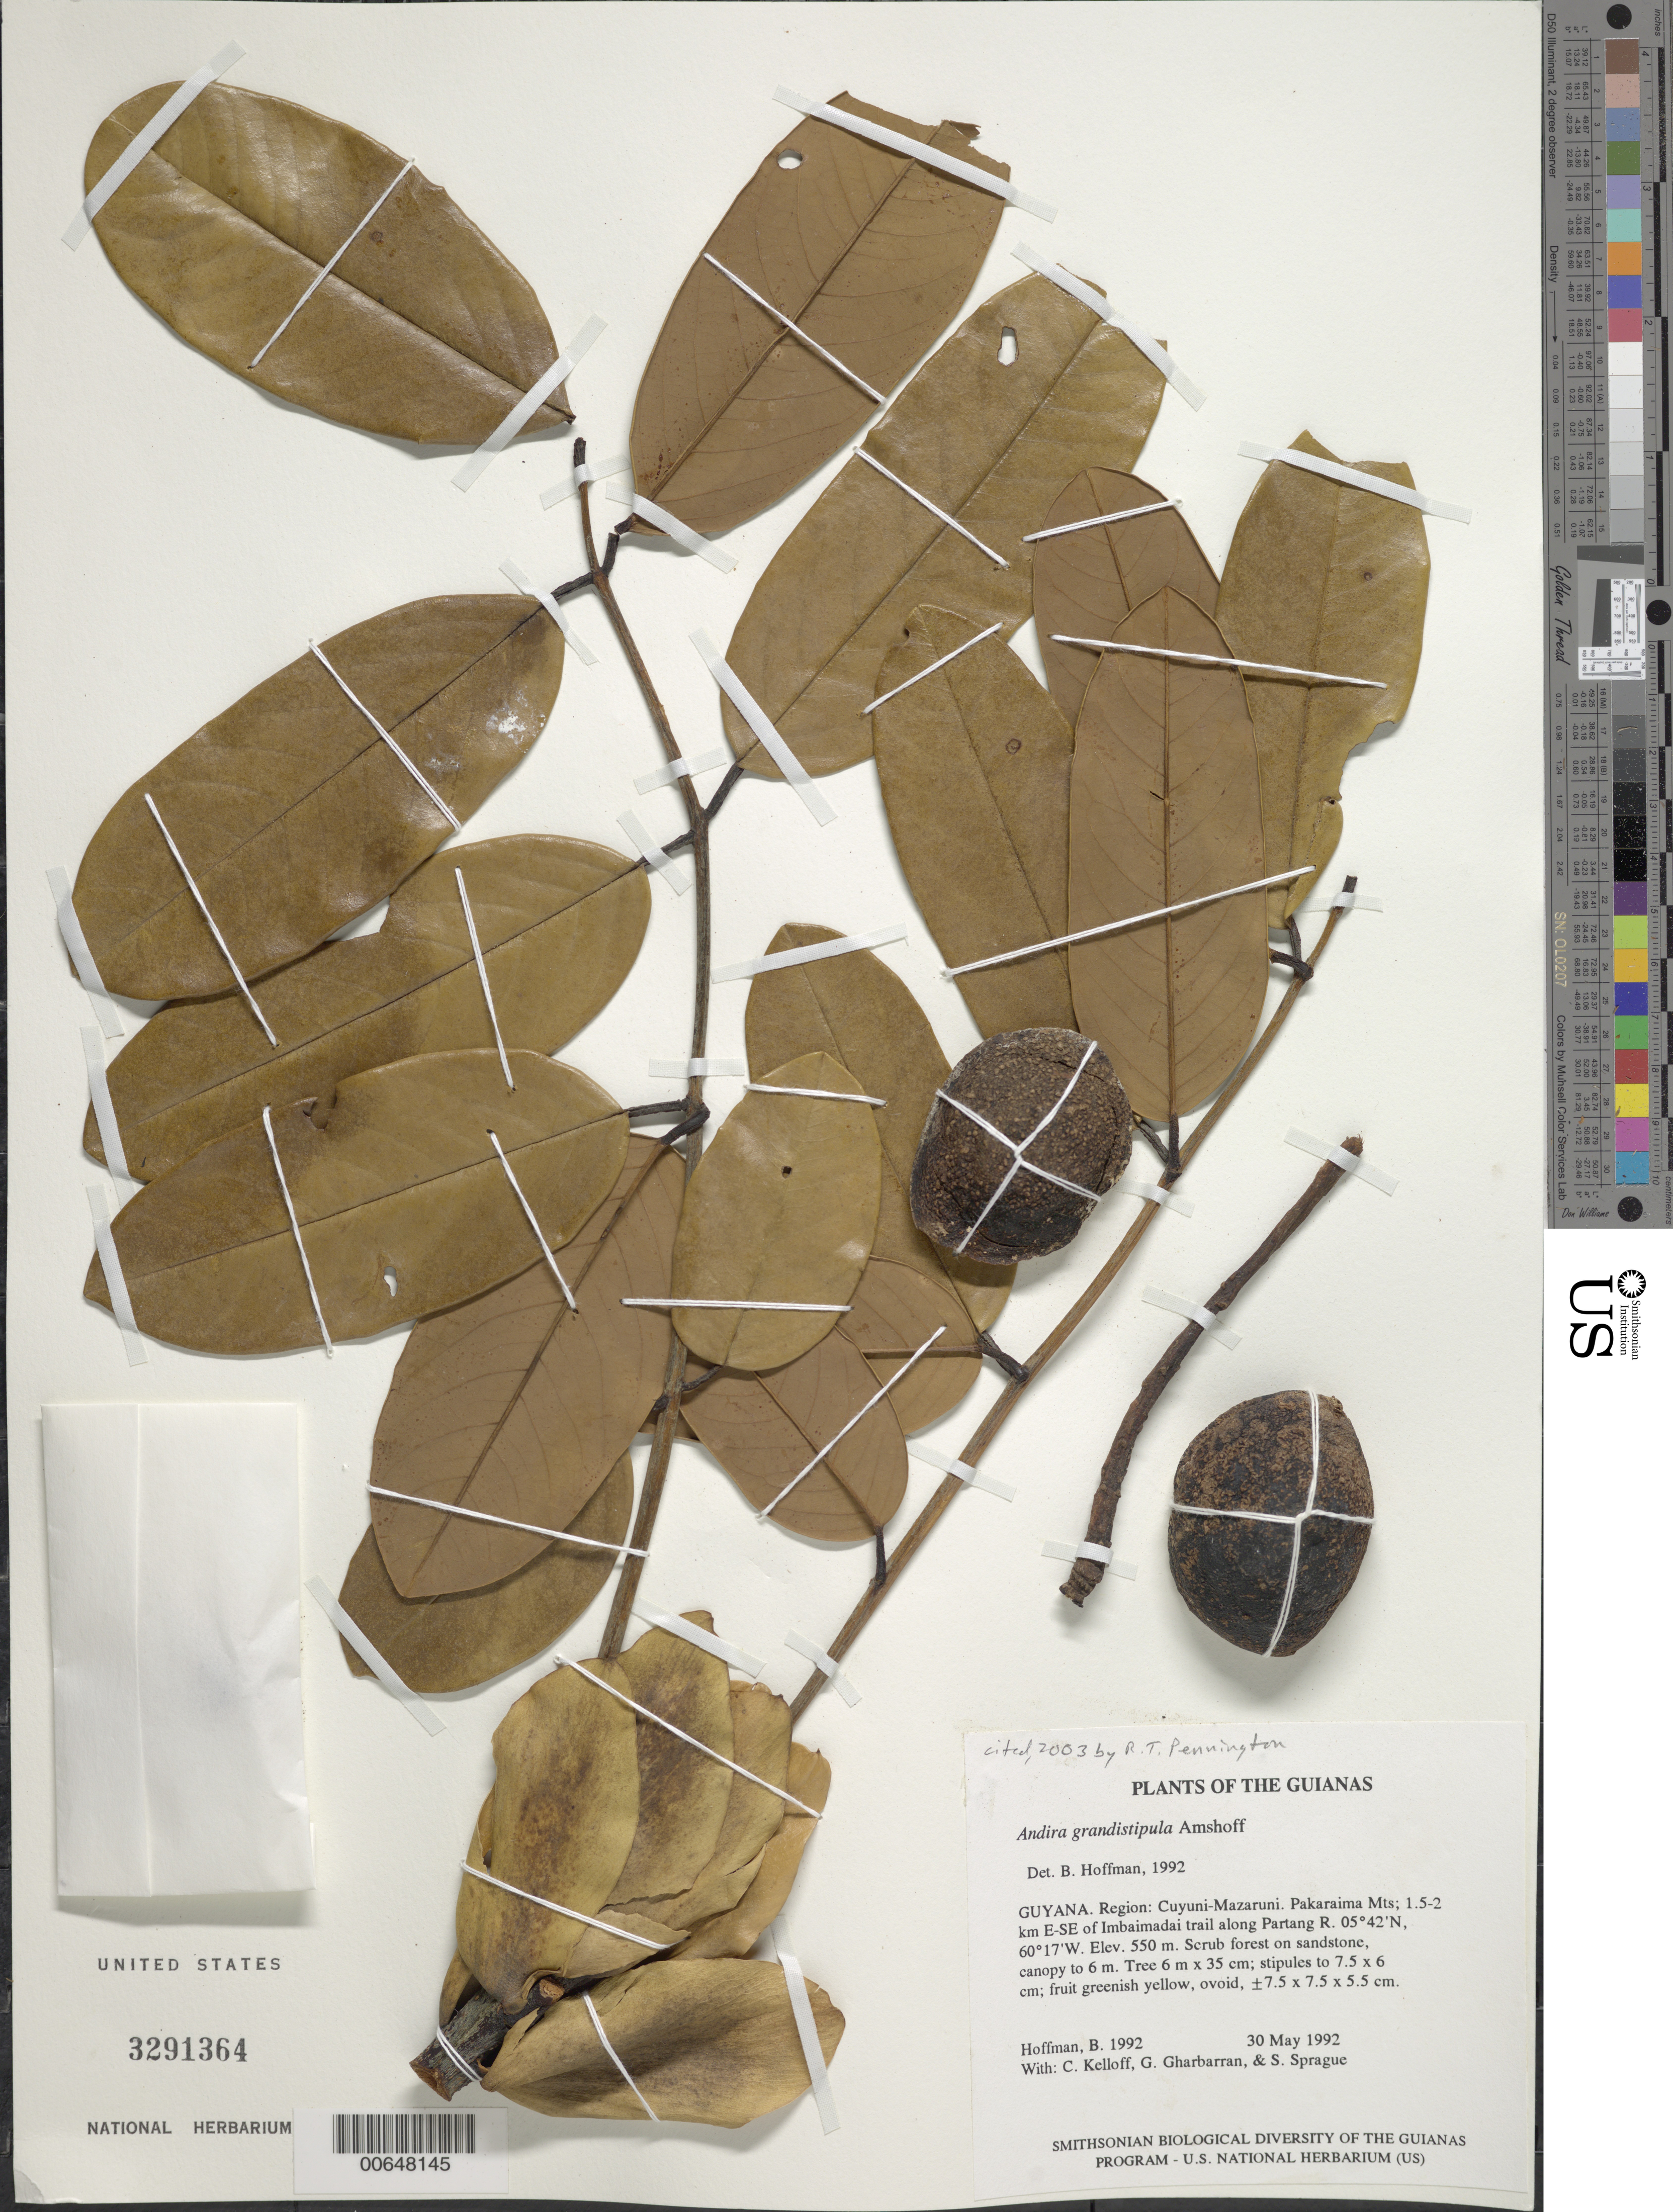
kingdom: Plantae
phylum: Tracheophyta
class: Magnoliopsida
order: Fabales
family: Fabaceae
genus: Andira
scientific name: Andira grandistipula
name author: Amshoff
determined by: Hoffman, B.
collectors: B. Hoffman, C. L. Kelloff, G. Gharbarran & S. Sprague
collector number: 1992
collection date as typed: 30 May 1992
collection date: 1992-05-30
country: Guyana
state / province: Cuyuni-Mazaruni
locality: Pakaraima Mts; 1.5-2 km ESE of Imbaimadai trail along Partang River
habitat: Scrub forest on sandstone, canopy to 6 m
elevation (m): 550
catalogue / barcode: US 3291364